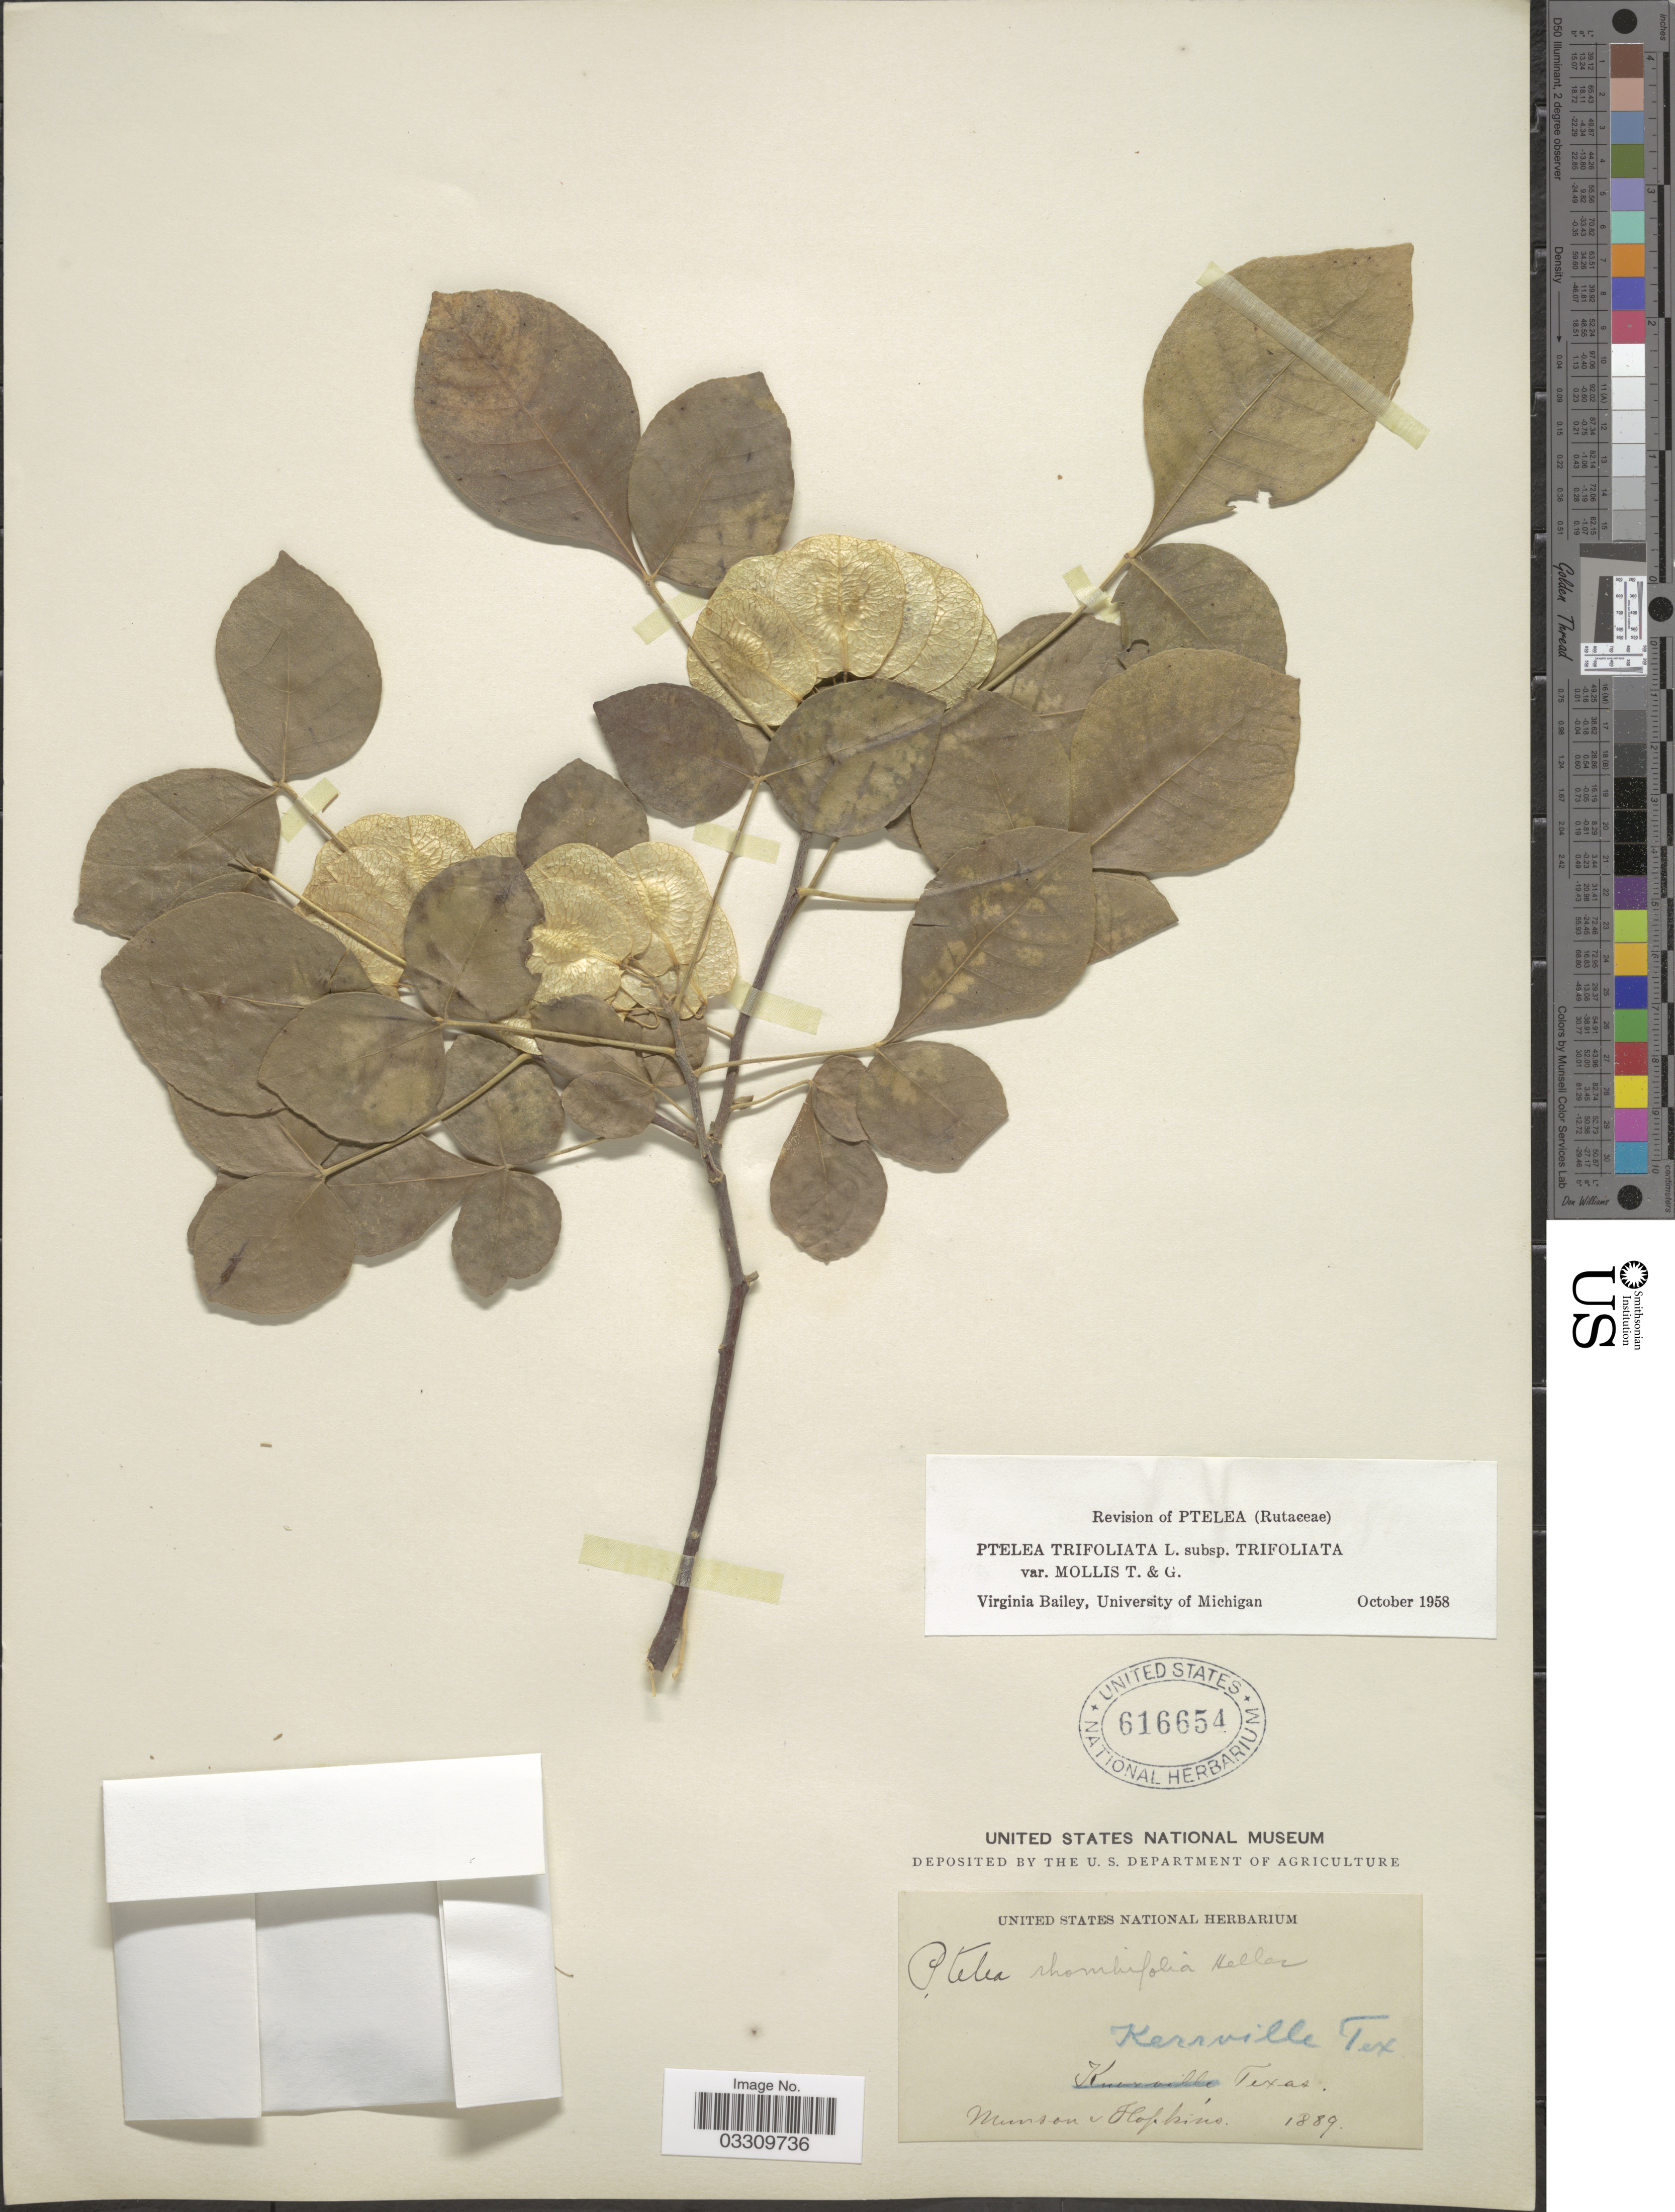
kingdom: Plantae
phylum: Tracheophyta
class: Magnoliopsida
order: Sapindales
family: Rutaceae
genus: Ptelea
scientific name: Ptelea trifoliata var. mollis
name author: Torr. & A. Gray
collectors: -. Munson & -. Hopkins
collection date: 1889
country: United States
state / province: Texas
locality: Kerrville.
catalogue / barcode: US 616654